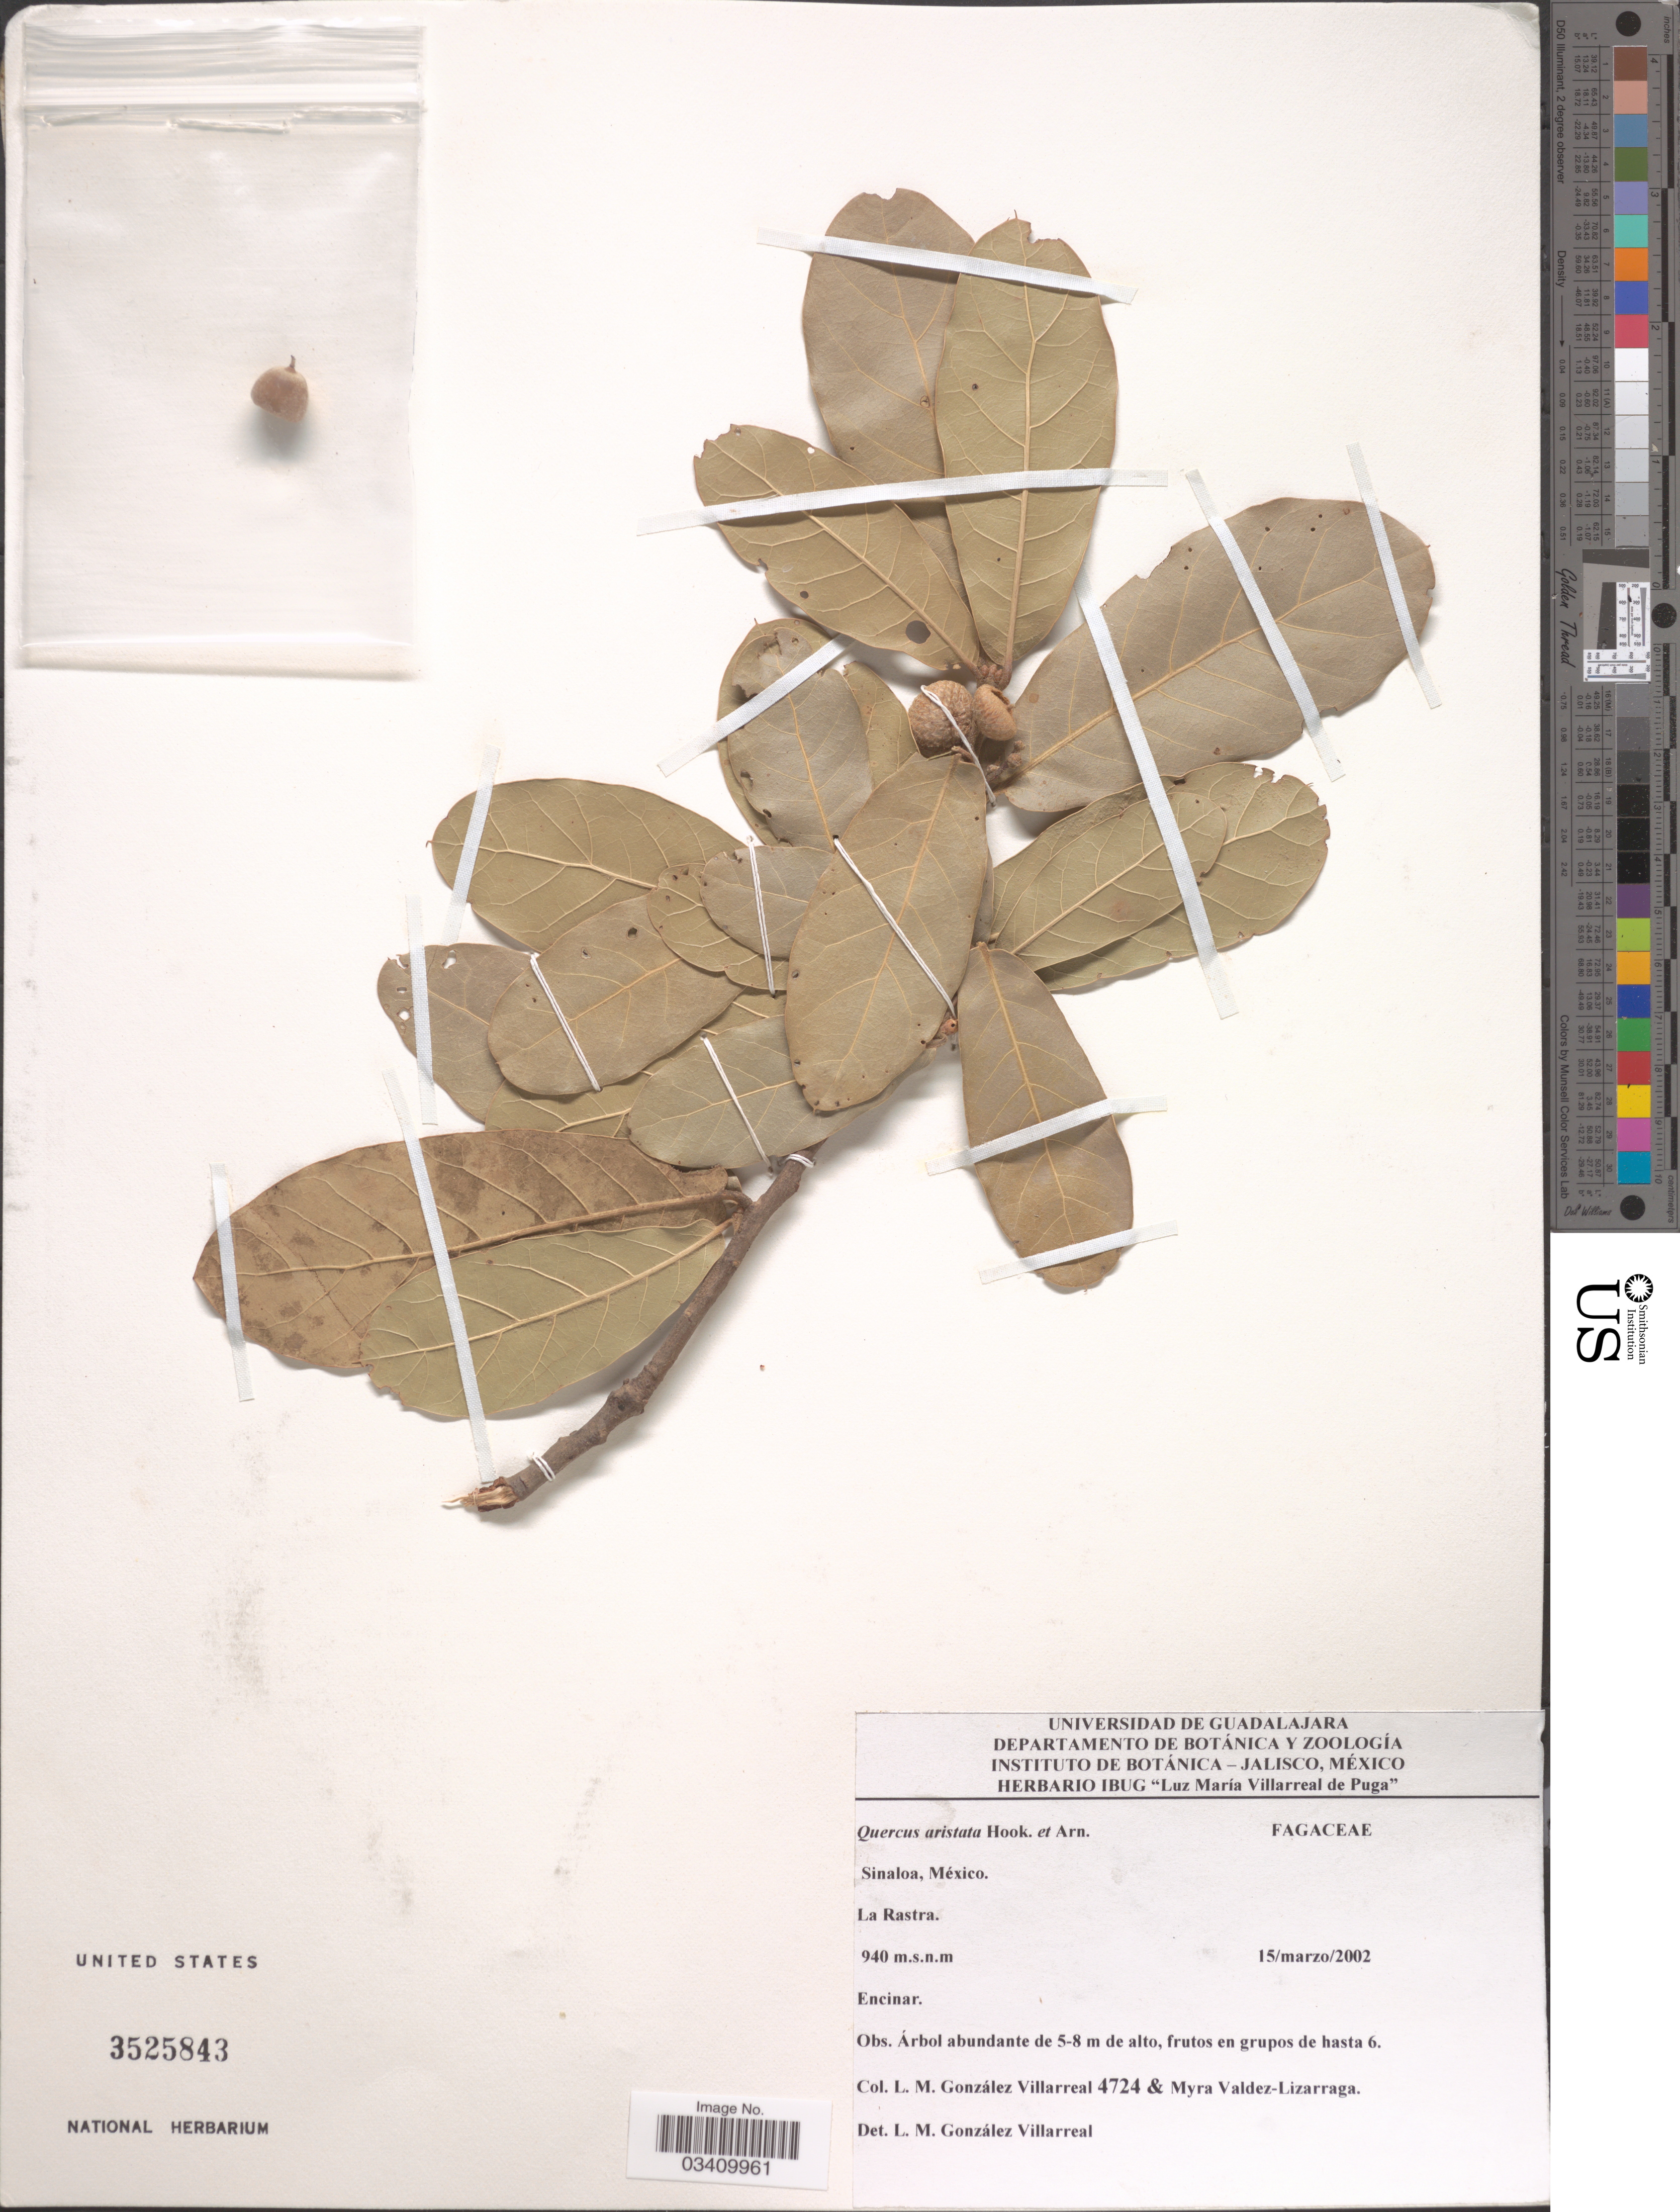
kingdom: Plantae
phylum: Tracheophyta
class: Magnoliopsida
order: Fagales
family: Fagaceae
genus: Quercus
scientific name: Quercus aristata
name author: Hook. & Arn.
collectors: L. M. González & M. Valdez-Lizarraga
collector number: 4724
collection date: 2002-03-15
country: Mexico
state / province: Sinaloa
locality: La Rastra.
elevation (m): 940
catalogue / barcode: US 3525843